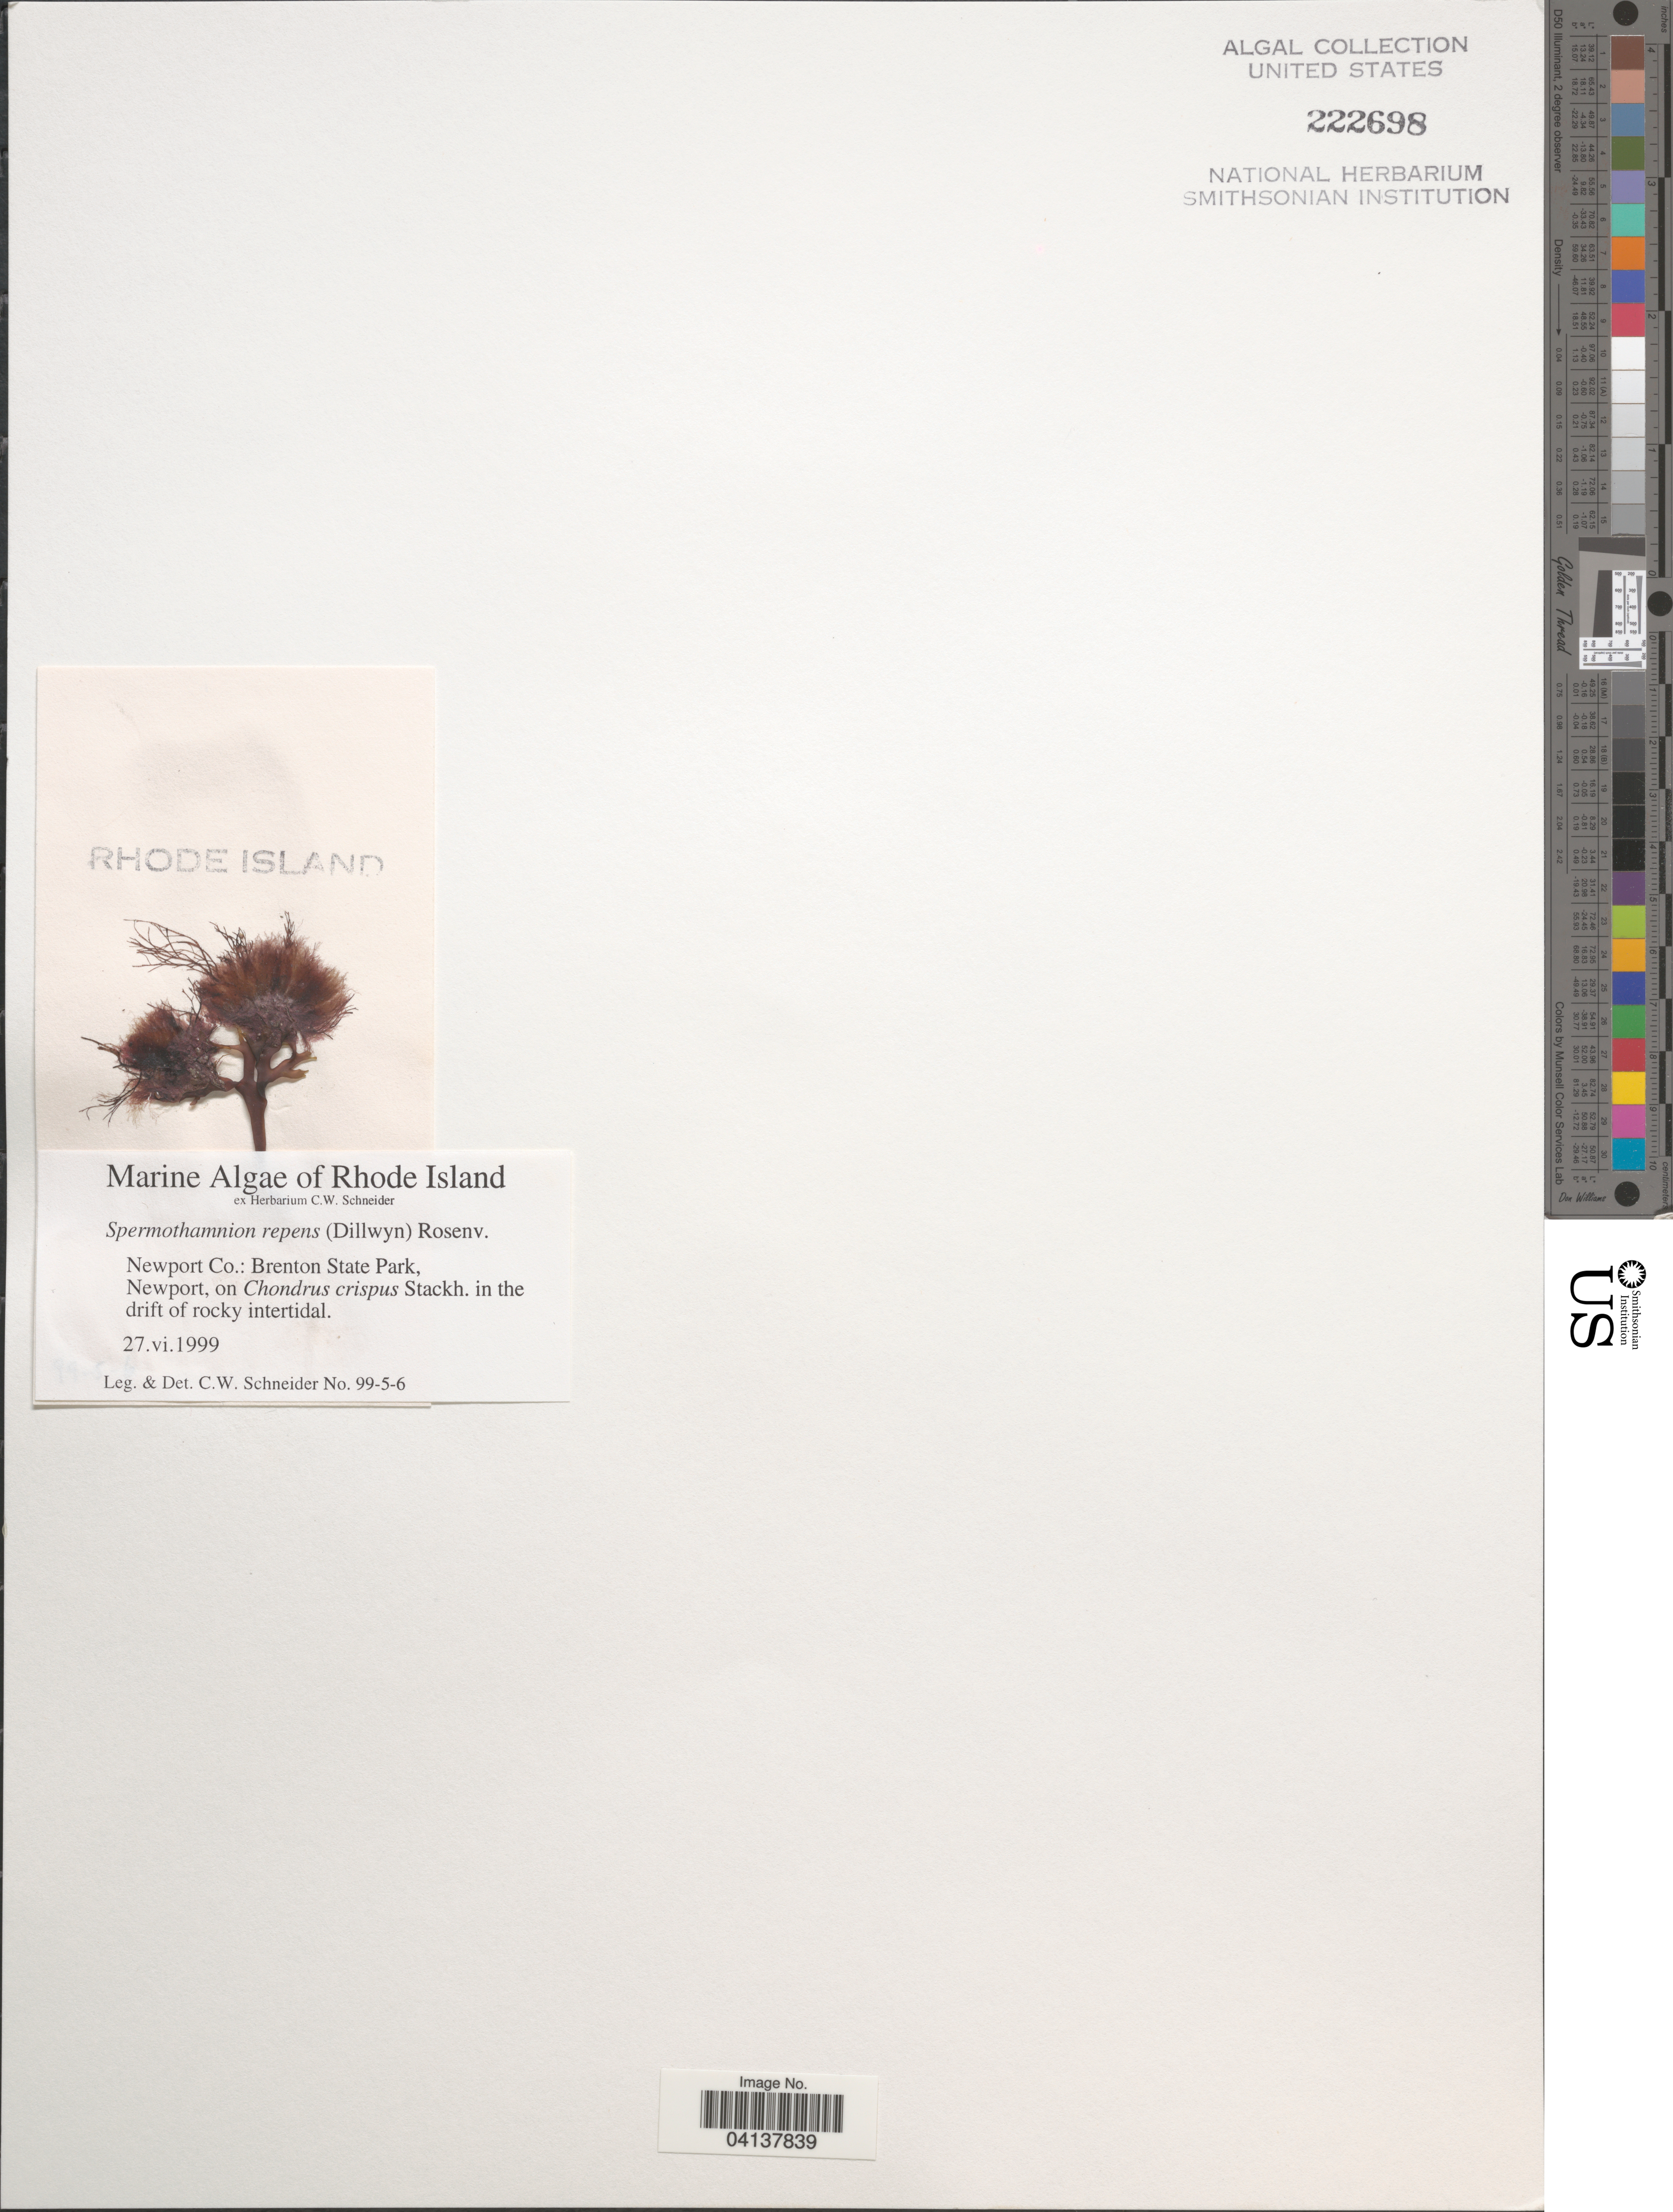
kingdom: Plantae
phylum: Rhodophyta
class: Florideophyceae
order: Ceramiales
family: Wrangeliaceae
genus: Spermothamnion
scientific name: Spermothamnion repens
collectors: C. W.Schneider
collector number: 99-5-6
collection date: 1999-06-27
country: United States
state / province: Rhode Island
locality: Newport Co.: Brenton State Park, Newport.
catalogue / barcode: US 222698